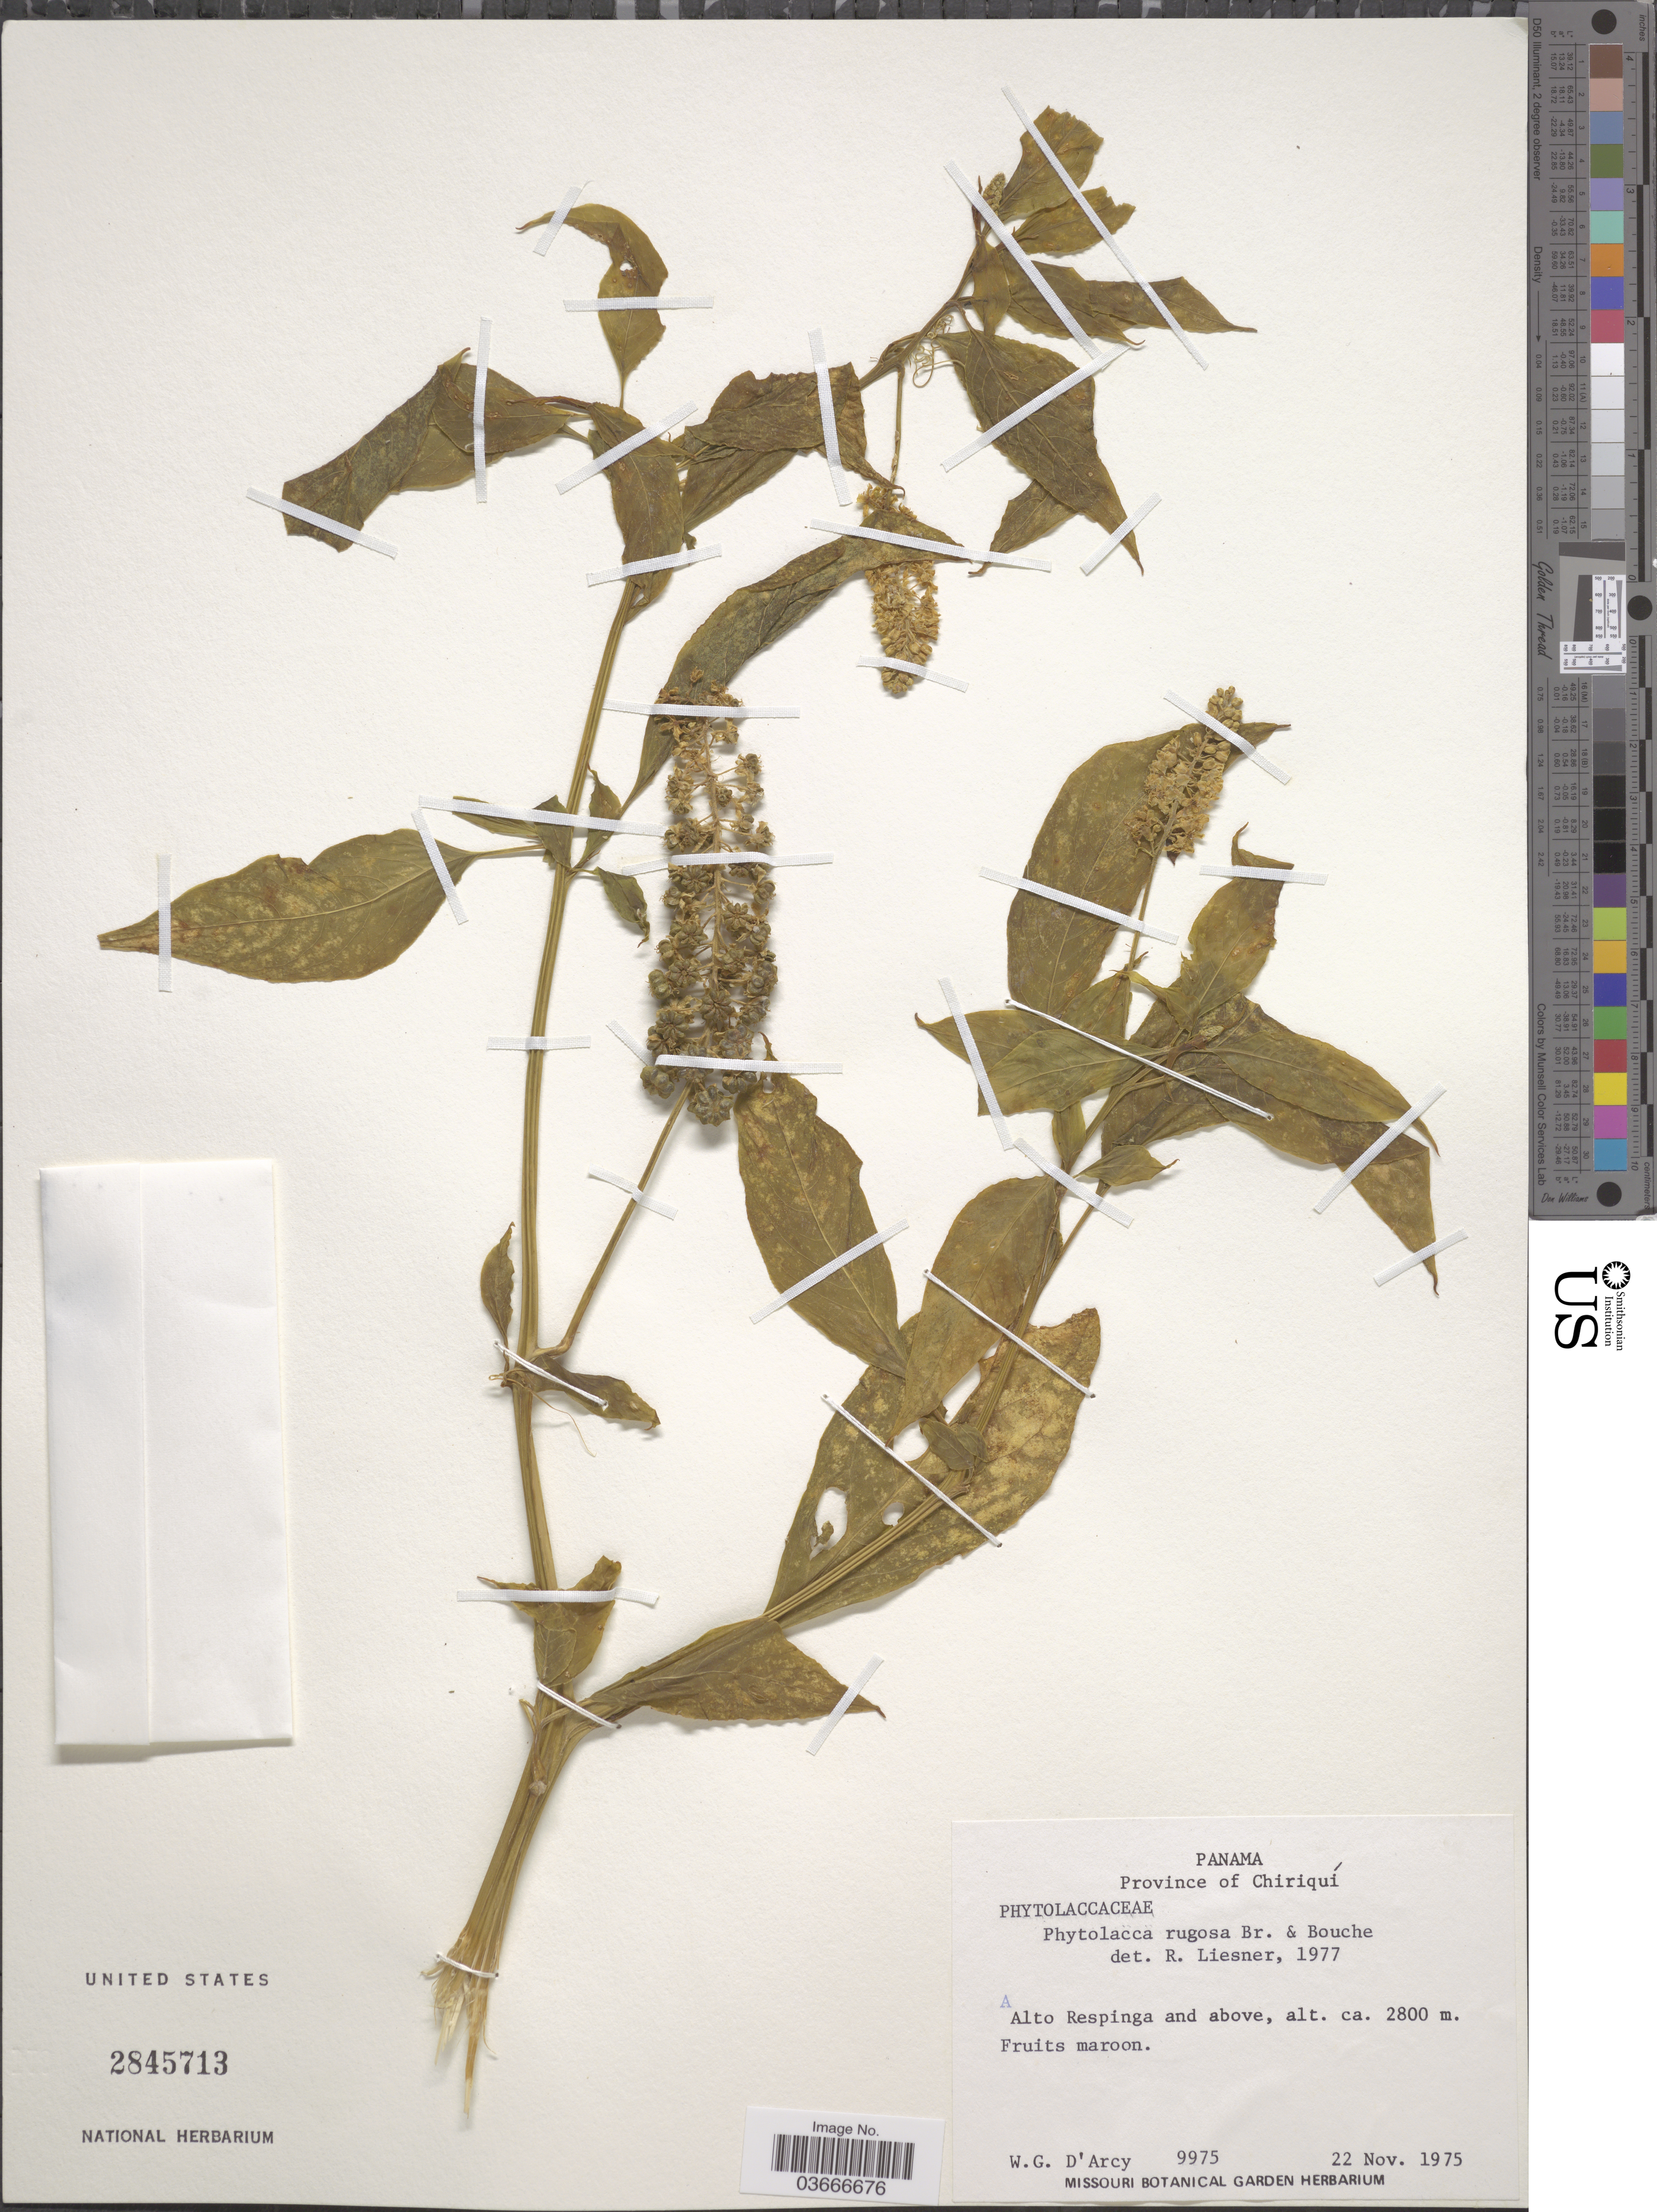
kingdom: Plantae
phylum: Tracheophyta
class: Magnoliopsida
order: Caryophyllales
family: Phytolaccaceae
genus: Phytolacca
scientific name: Phytolacca rugosa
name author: A. Braun & C.D. Bouché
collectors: W. G. D'Arcy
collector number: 9975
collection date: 1975-11-22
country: Panama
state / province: Chiriqui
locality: Alto Respinga and above.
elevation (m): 2800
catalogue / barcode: US 2845713